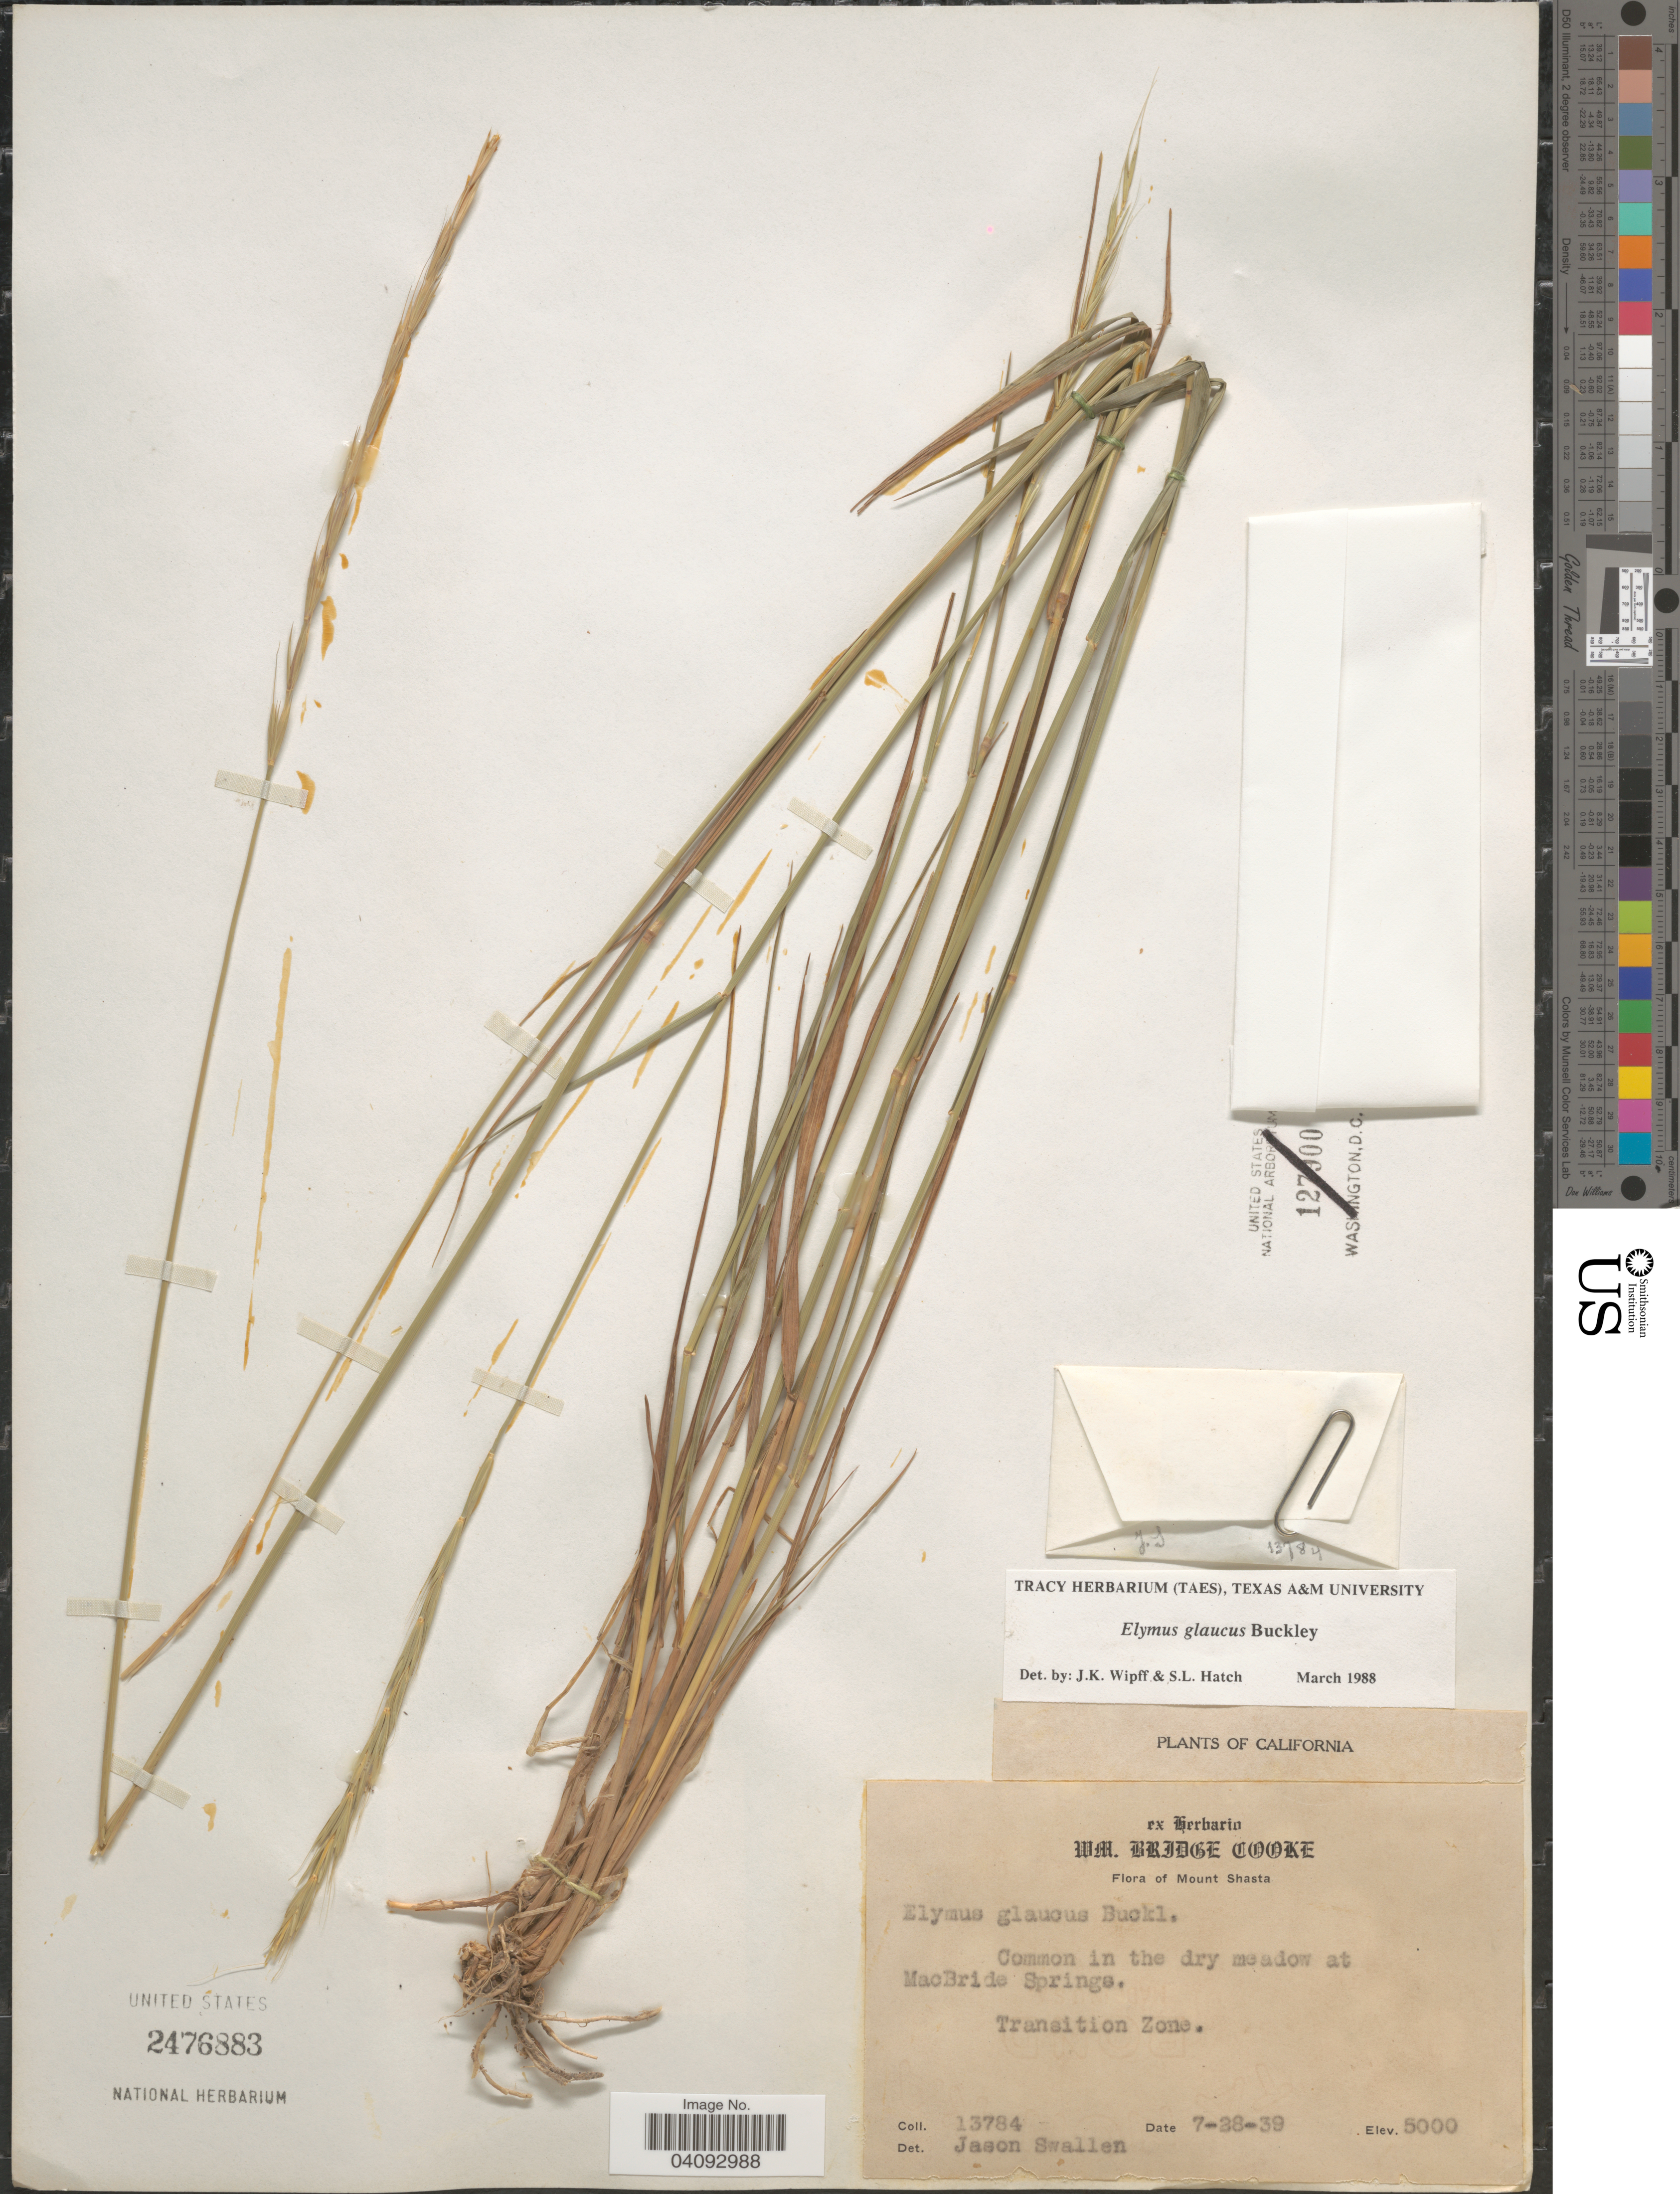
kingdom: Plantae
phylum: Tracheophyta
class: Liliopsida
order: Poales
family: Poaceae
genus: Elymus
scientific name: Elymus glaucus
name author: Buckley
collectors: ex herb. WM. Bridge Cooke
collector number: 13784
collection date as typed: Transcribed d/m/y: 28/7/39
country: United States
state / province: California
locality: Mount Shasta. Common in the dry meadow at MacBride Springs. Transition Zone.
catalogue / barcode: US 2476883